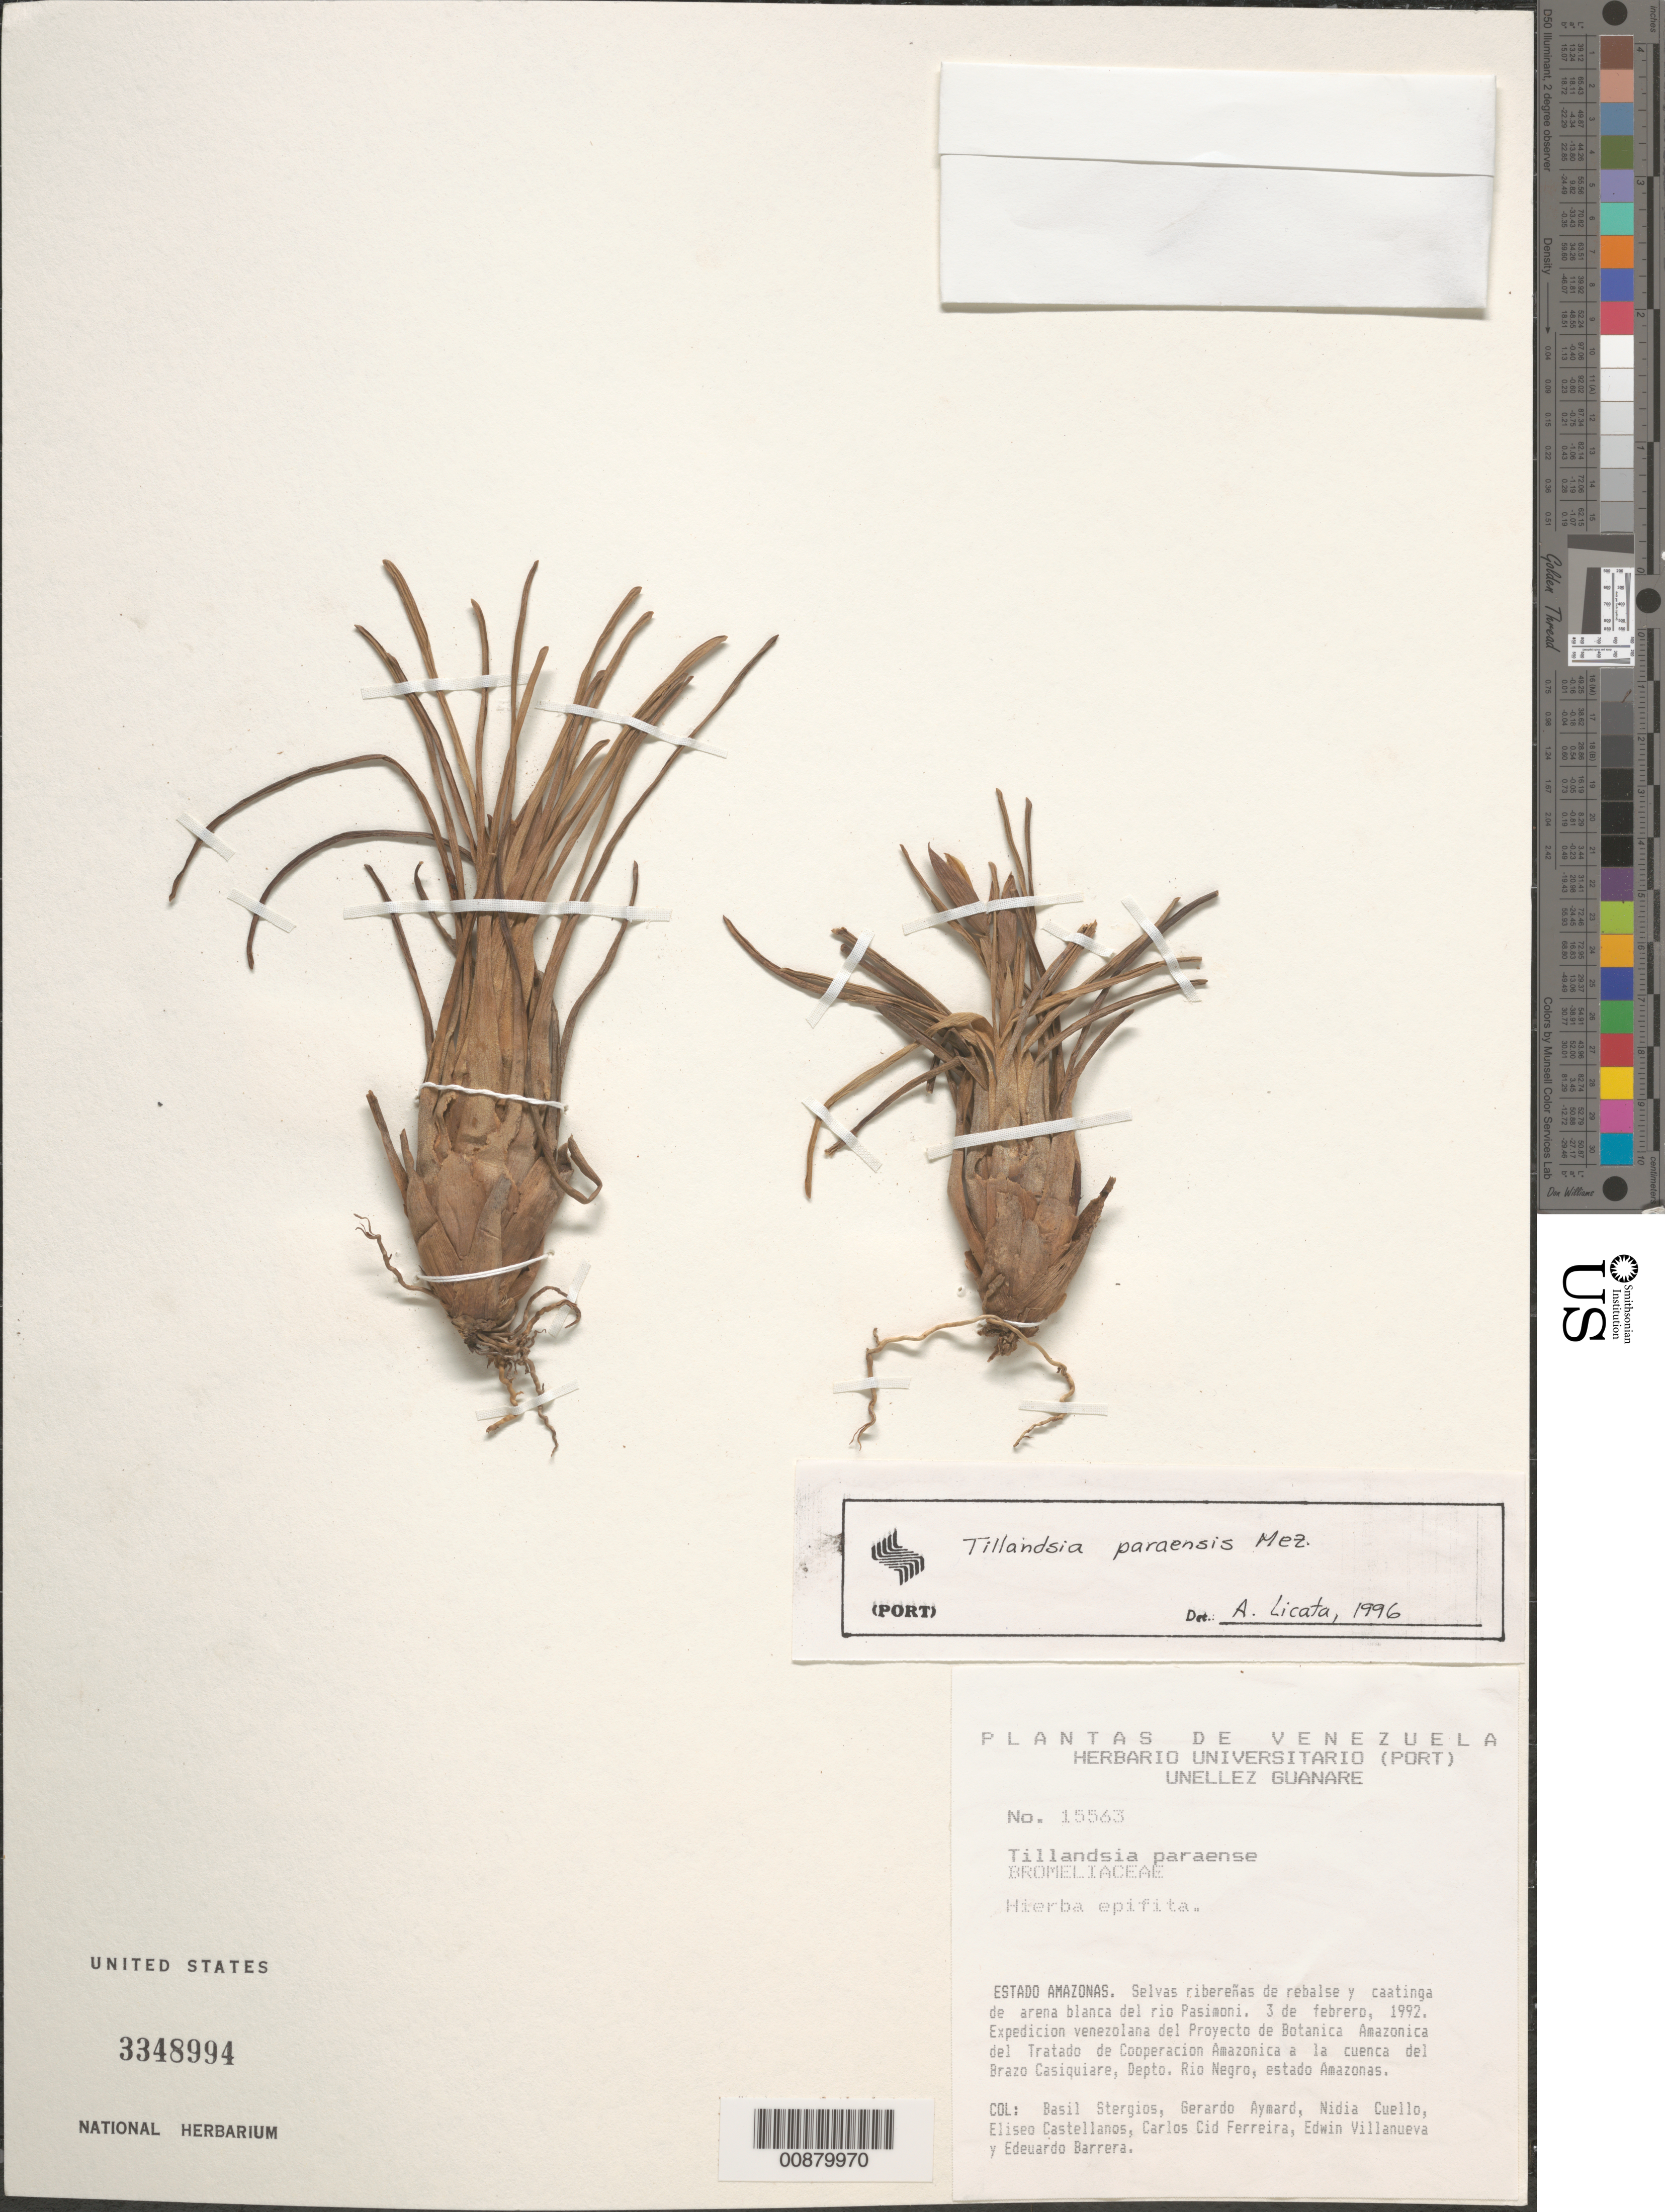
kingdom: Plantae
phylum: Tracheophyta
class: Liliopsida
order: Poales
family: Bromeliaceae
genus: Tillandsia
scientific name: Tillandsia paraensis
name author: Mez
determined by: Licata, A., (PORT), Univ. Nac. Exp. de los Llanos Ezequiel Zamora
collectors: B. G. Stergios, G. A. Aymard, N. L. Cuello, E. Castellanos, C. A. Cid Ferreira, E. Villanueva & E. Barrera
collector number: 15563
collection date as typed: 3-Feb-92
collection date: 1992-02-03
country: Venezuela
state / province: Amazonas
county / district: Río Negro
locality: Río Pasimoni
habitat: Selvas riberenas de rebalse y caatinga de arena blanca del río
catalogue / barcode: US 3348994